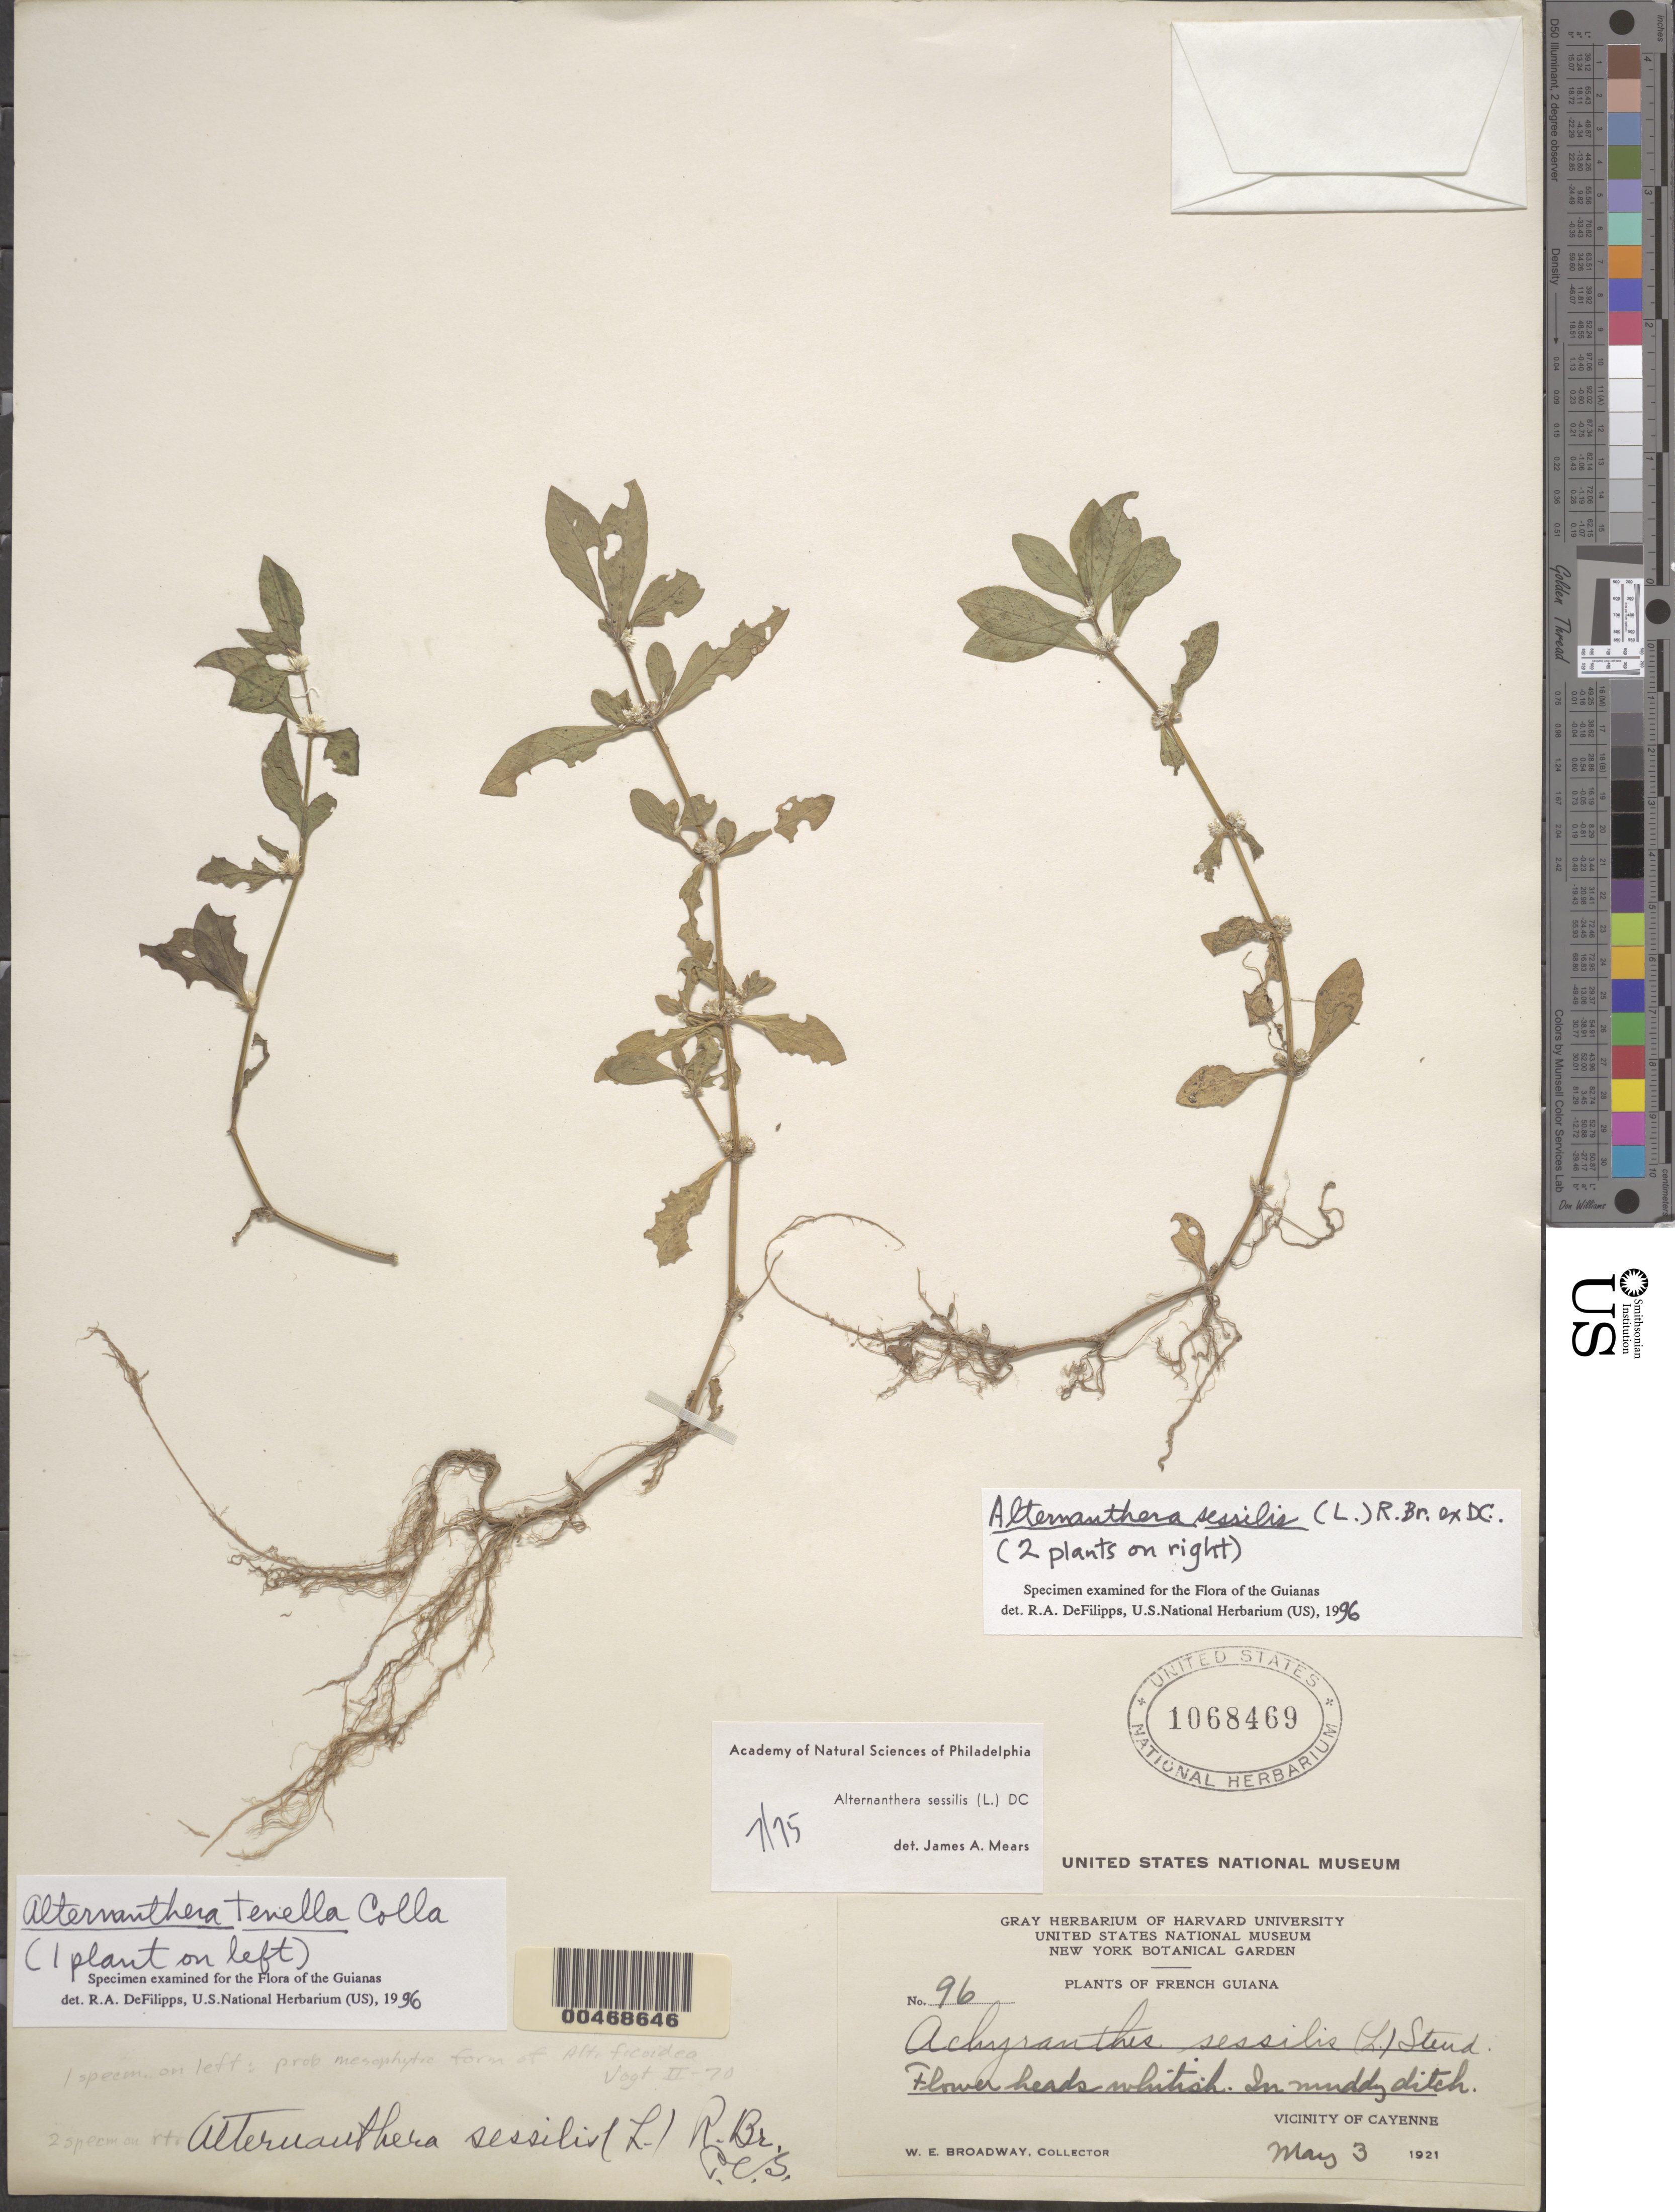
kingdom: Plantae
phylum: Tracheophyta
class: Magnoliopsida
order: Caryophyllales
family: Amaranthaceae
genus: Alternanthera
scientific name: Alternanthera tenella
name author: Colla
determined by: DeFilipps, R. A.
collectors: W. E. Broadway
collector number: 96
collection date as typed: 3-May-21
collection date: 1921-05-03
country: French Guiana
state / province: Cayenne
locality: Cayenne, vic.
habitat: In muddy ditch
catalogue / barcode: US 1068469